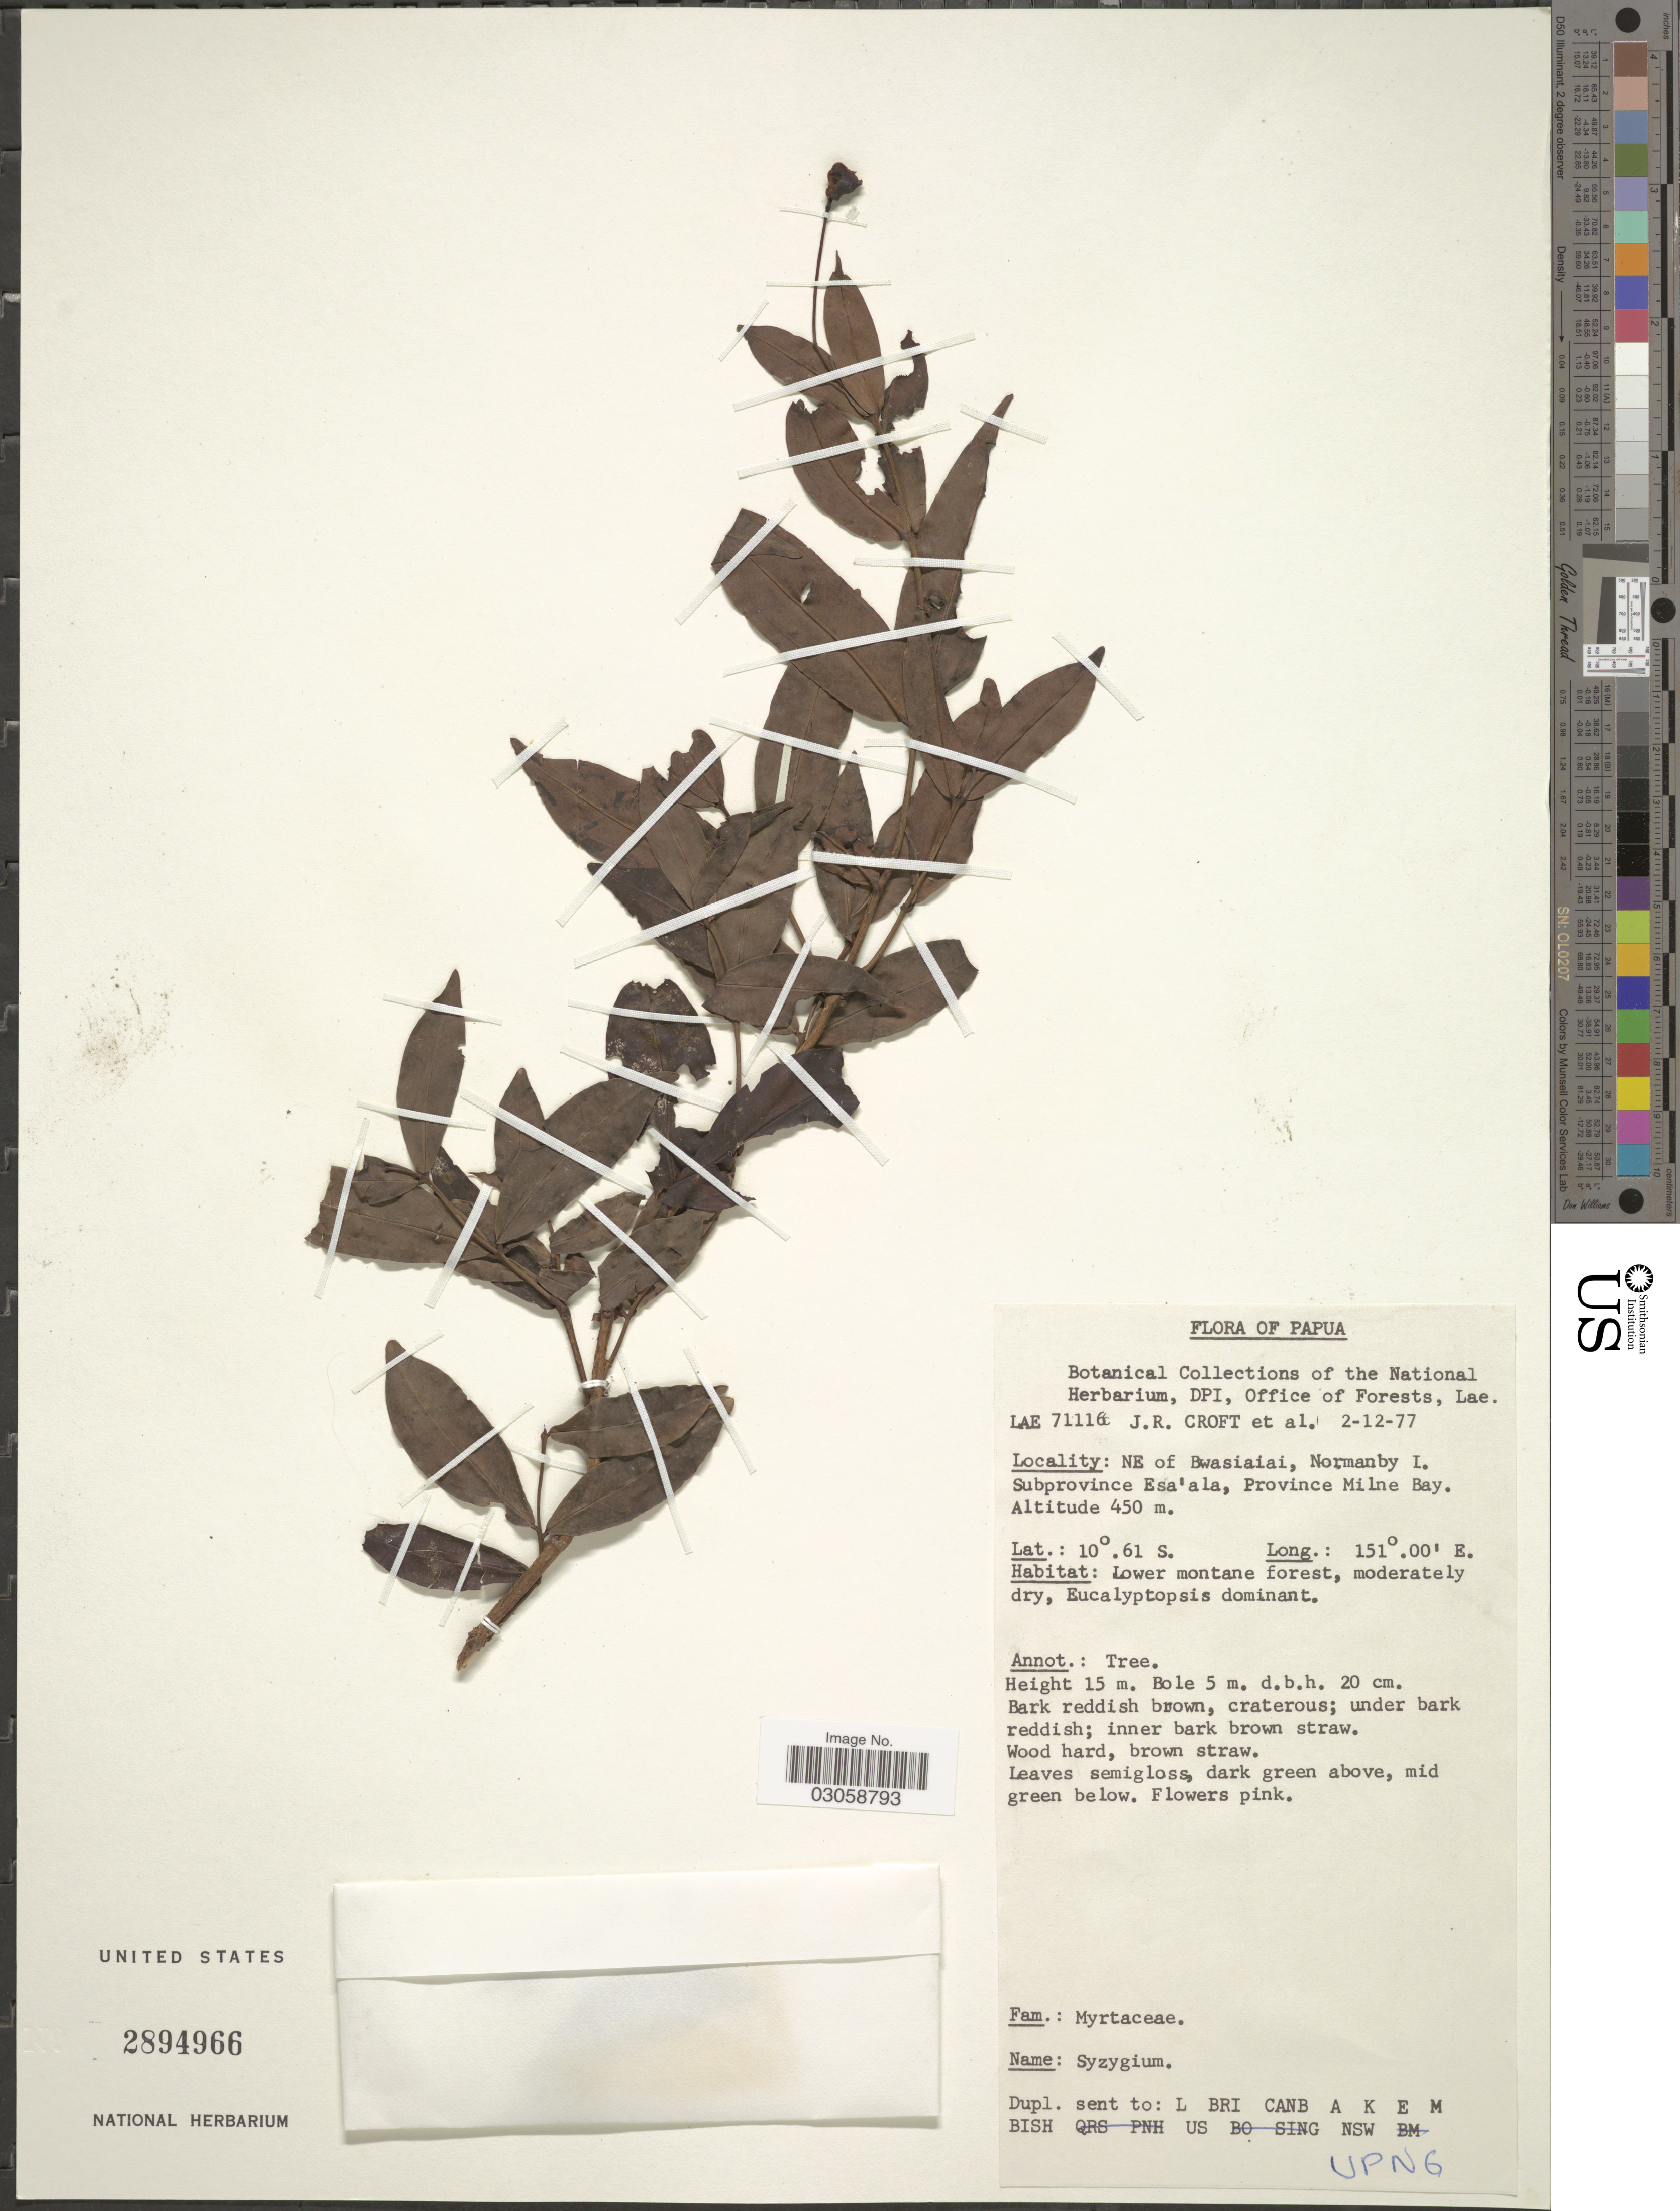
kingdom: Plantae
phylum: Tracheophyta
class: Magnoliopsida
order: Myrtales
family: Myrtaceae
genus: Syzygium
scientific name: Syzygium sp.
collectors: J. R. Croft & et al.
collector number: LAE 71116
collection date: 1977-12-02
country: Papua New Guinea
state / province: Milne Bay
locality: NE of Bwasiaiai, Normanby I., Subprovince Esa'ala, Province Milne Bay.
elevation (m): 450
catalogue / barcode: US 2894966